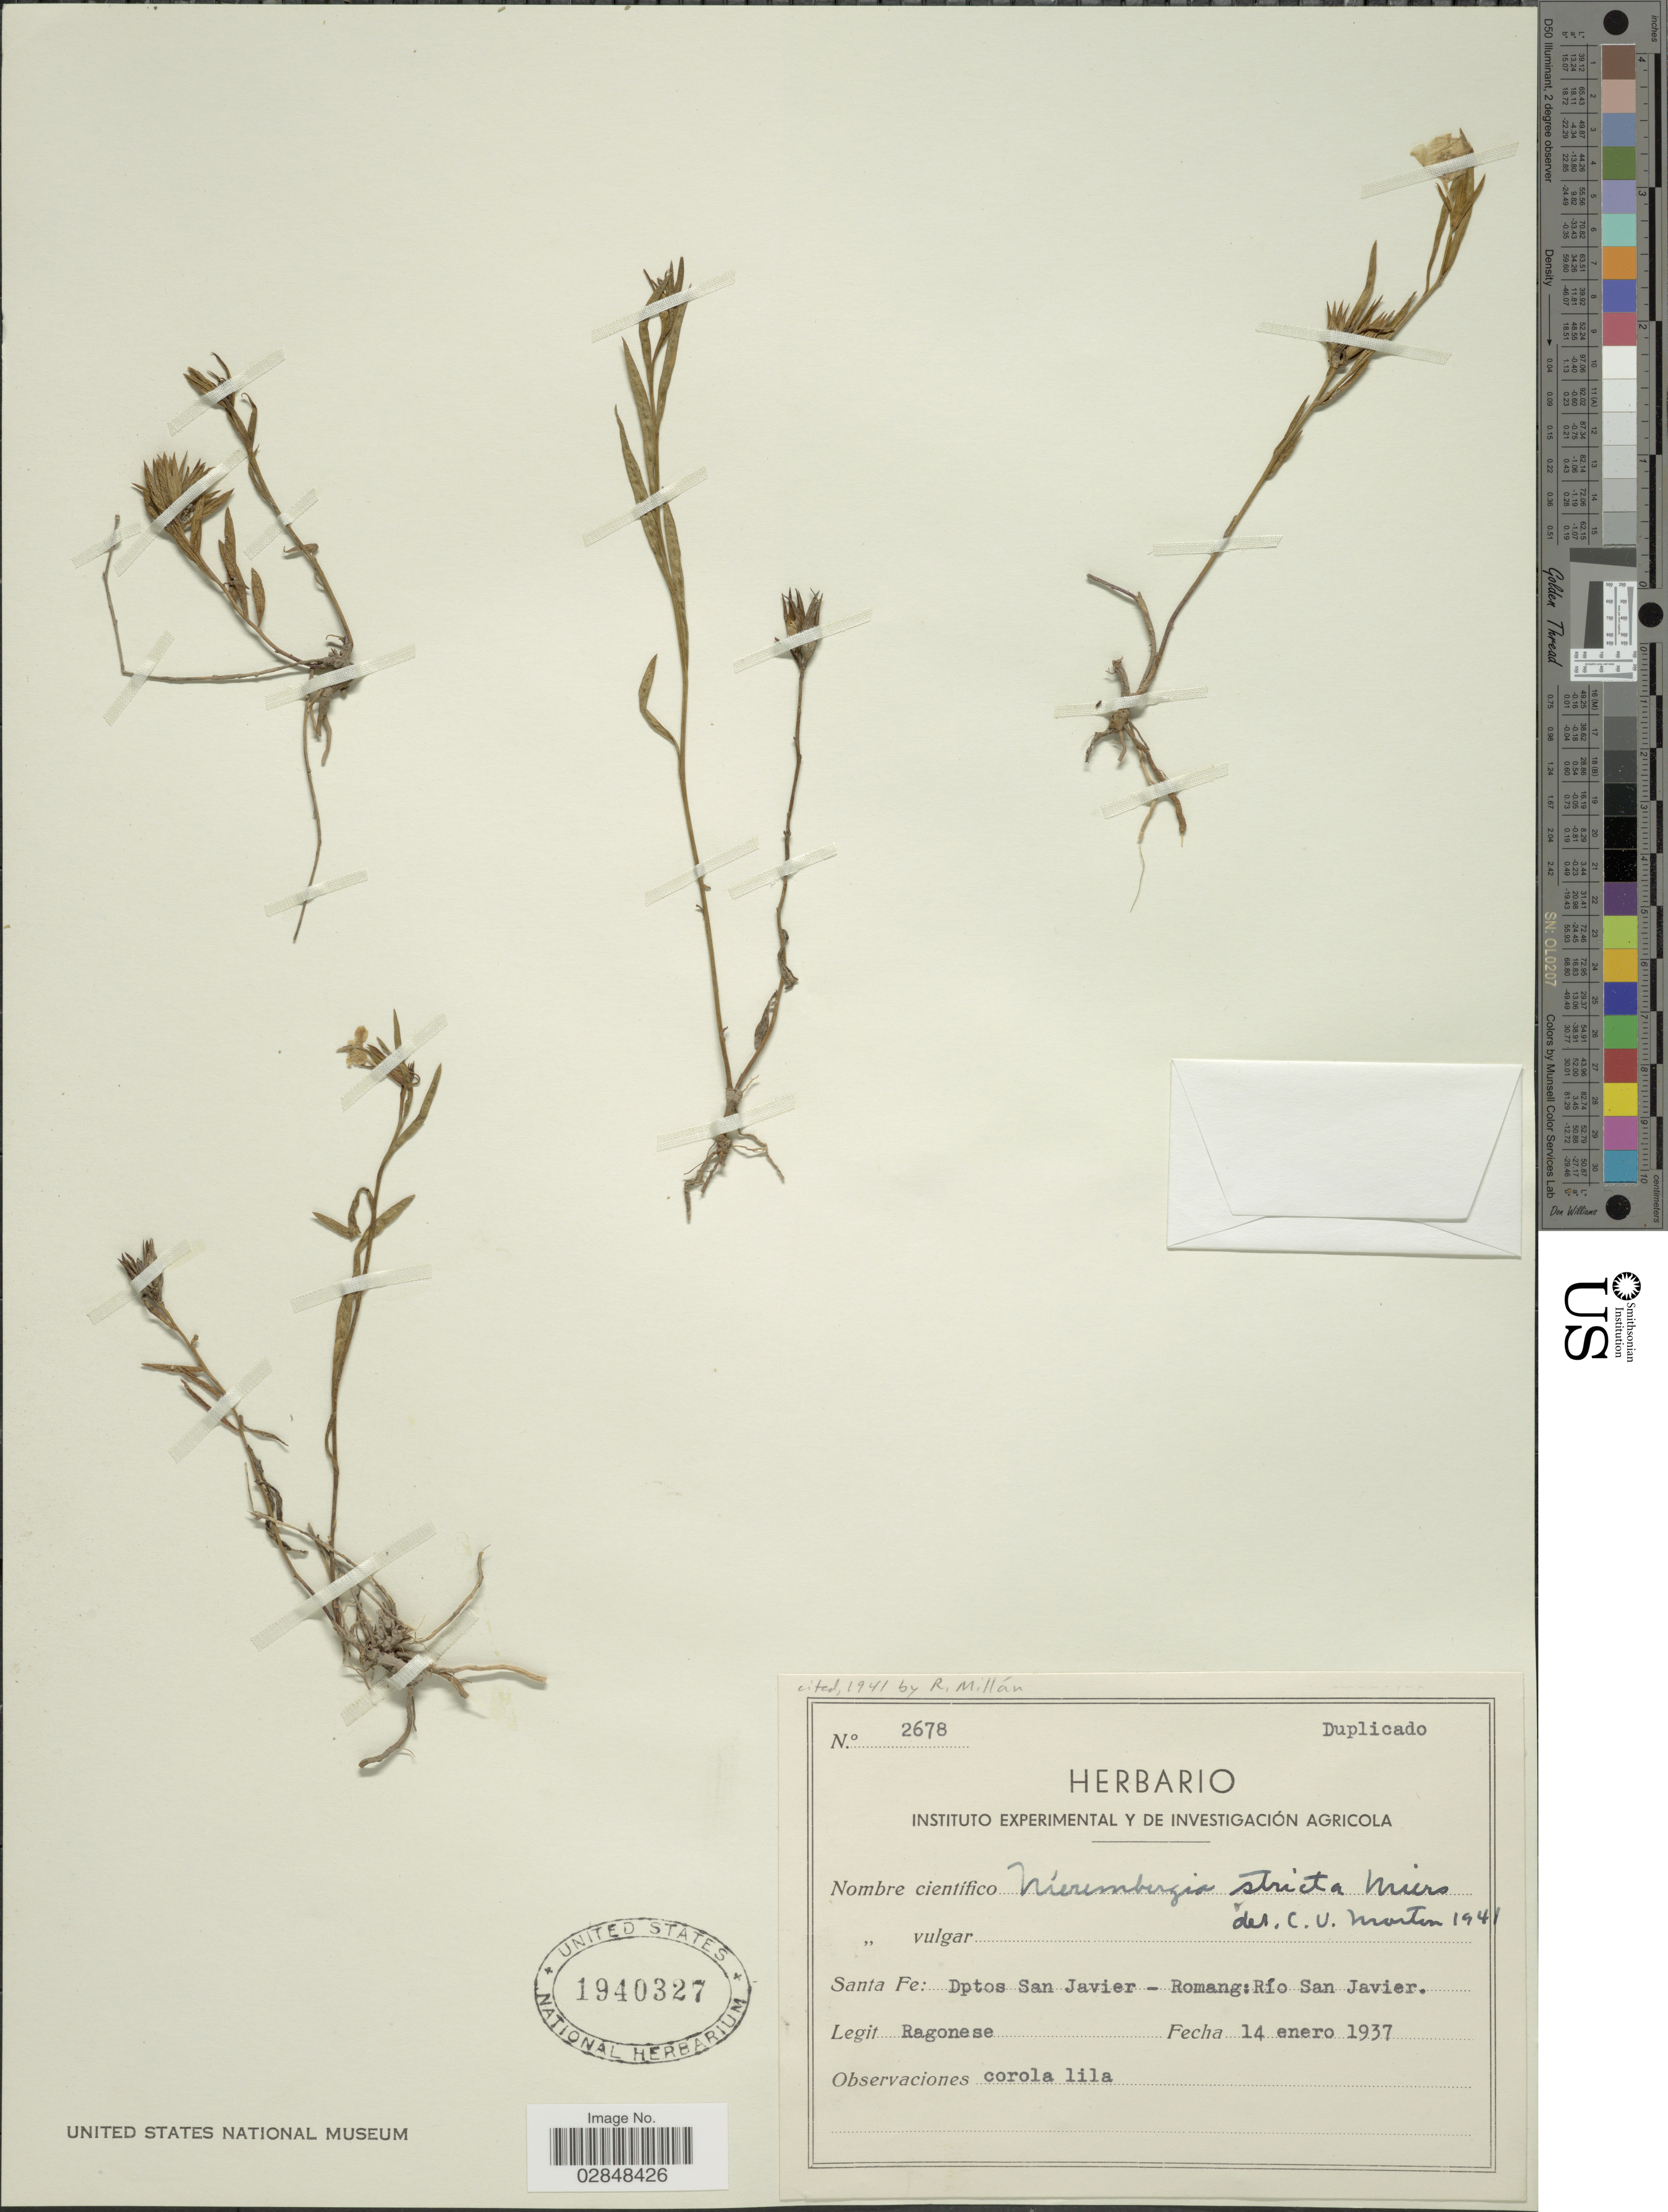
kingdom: Plantae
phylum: Tracheophyta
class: Magnoliopsida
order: Solanales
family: Solanaceae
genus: Nierembergia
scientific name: Nierembergia stricta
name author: Miers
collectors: Ragonese, --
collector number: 2678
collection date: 1937-01-14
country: Argentina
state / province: Santa Fe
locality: Dptos San Javier - Romang: Río San Javier.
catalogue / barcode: US 1940327